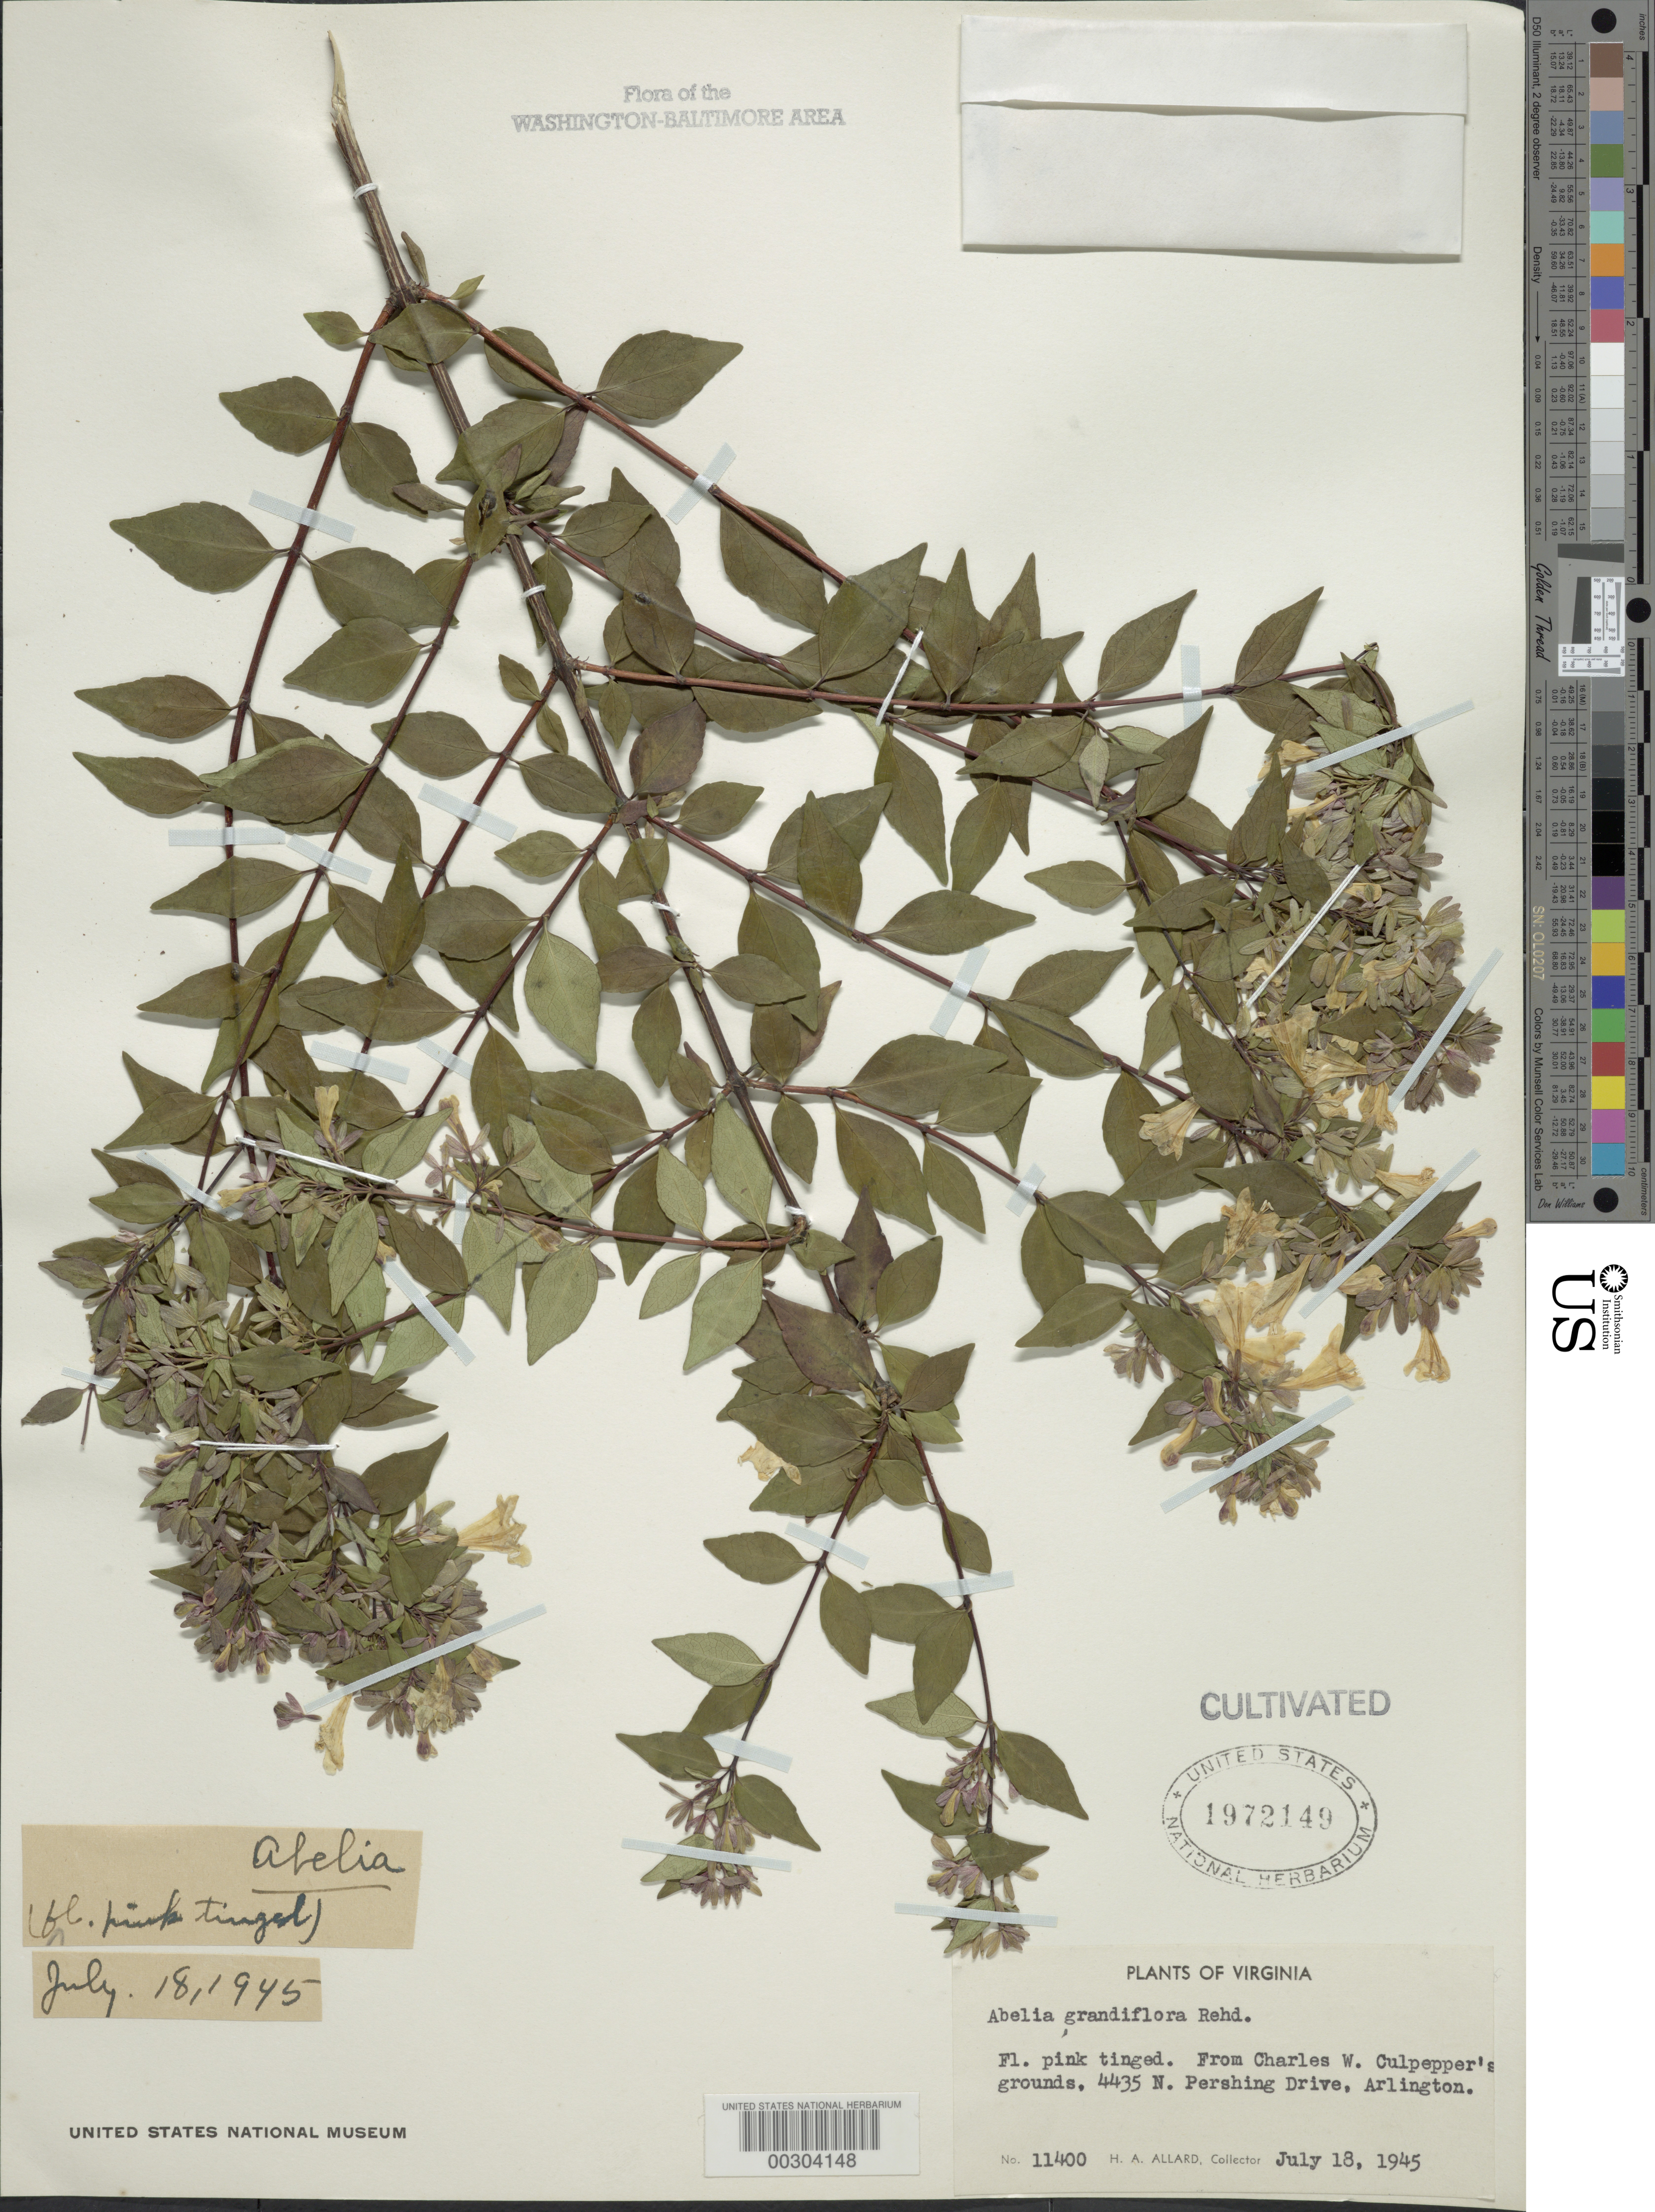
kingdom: Plantae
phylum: Tracheophyta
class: Magnoliopsida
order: Dipsacales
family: Caprifoliaceae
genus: Abelia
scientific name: Abelia grandiflora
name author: (André) Rehder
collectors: H. A. Allard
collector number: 11400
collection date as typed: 18 Jul 1945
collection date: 1945-07-18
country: United States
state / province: Virginia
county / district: Arlington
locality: Arlington, 4435 N Pershing Drive, C.W. Culpepper's grounds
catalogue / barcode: US 1972149